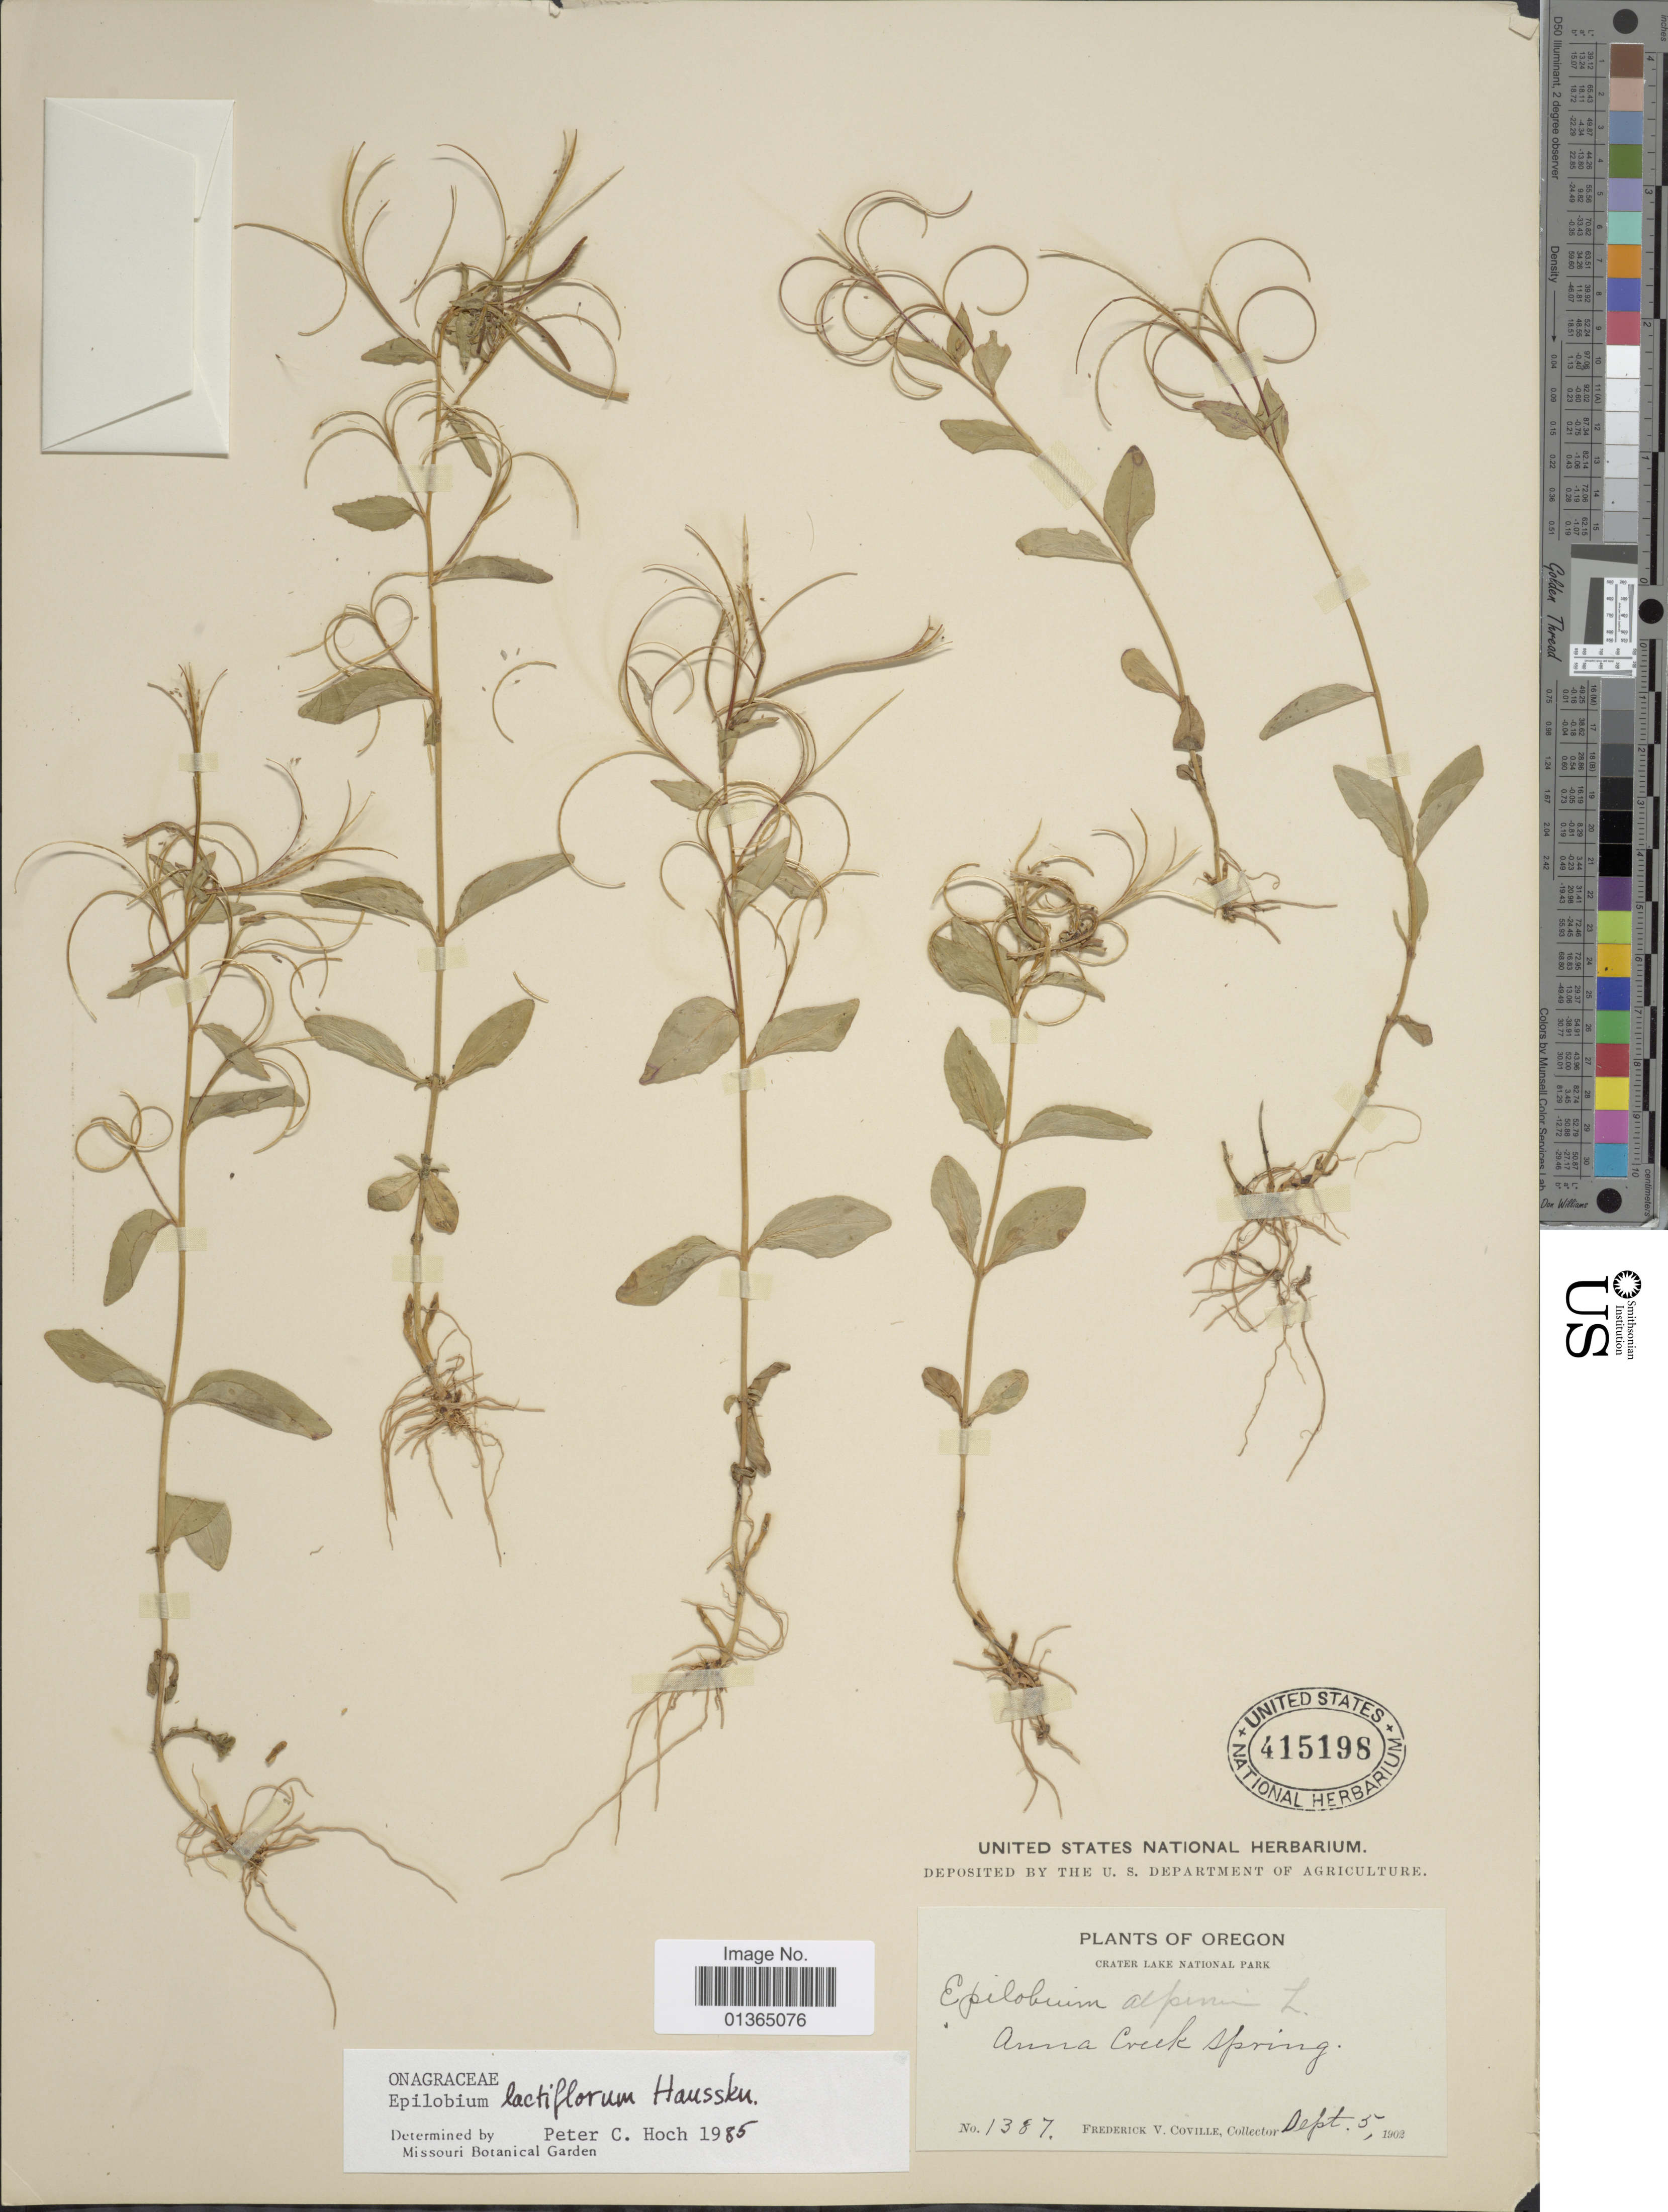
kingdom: Plantae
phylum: Tracheophyta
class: Magnoliopsida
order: Myrtales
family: Onagraceae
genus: Epilobium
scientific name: Epilobium lactiflorum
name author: Hausskn.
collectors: F. V. Coville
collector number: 1387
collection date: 1902-09-05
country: United States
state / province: Oregon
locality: Crater Lake National Park. Anna Creek Spring.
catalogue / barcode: US 415198